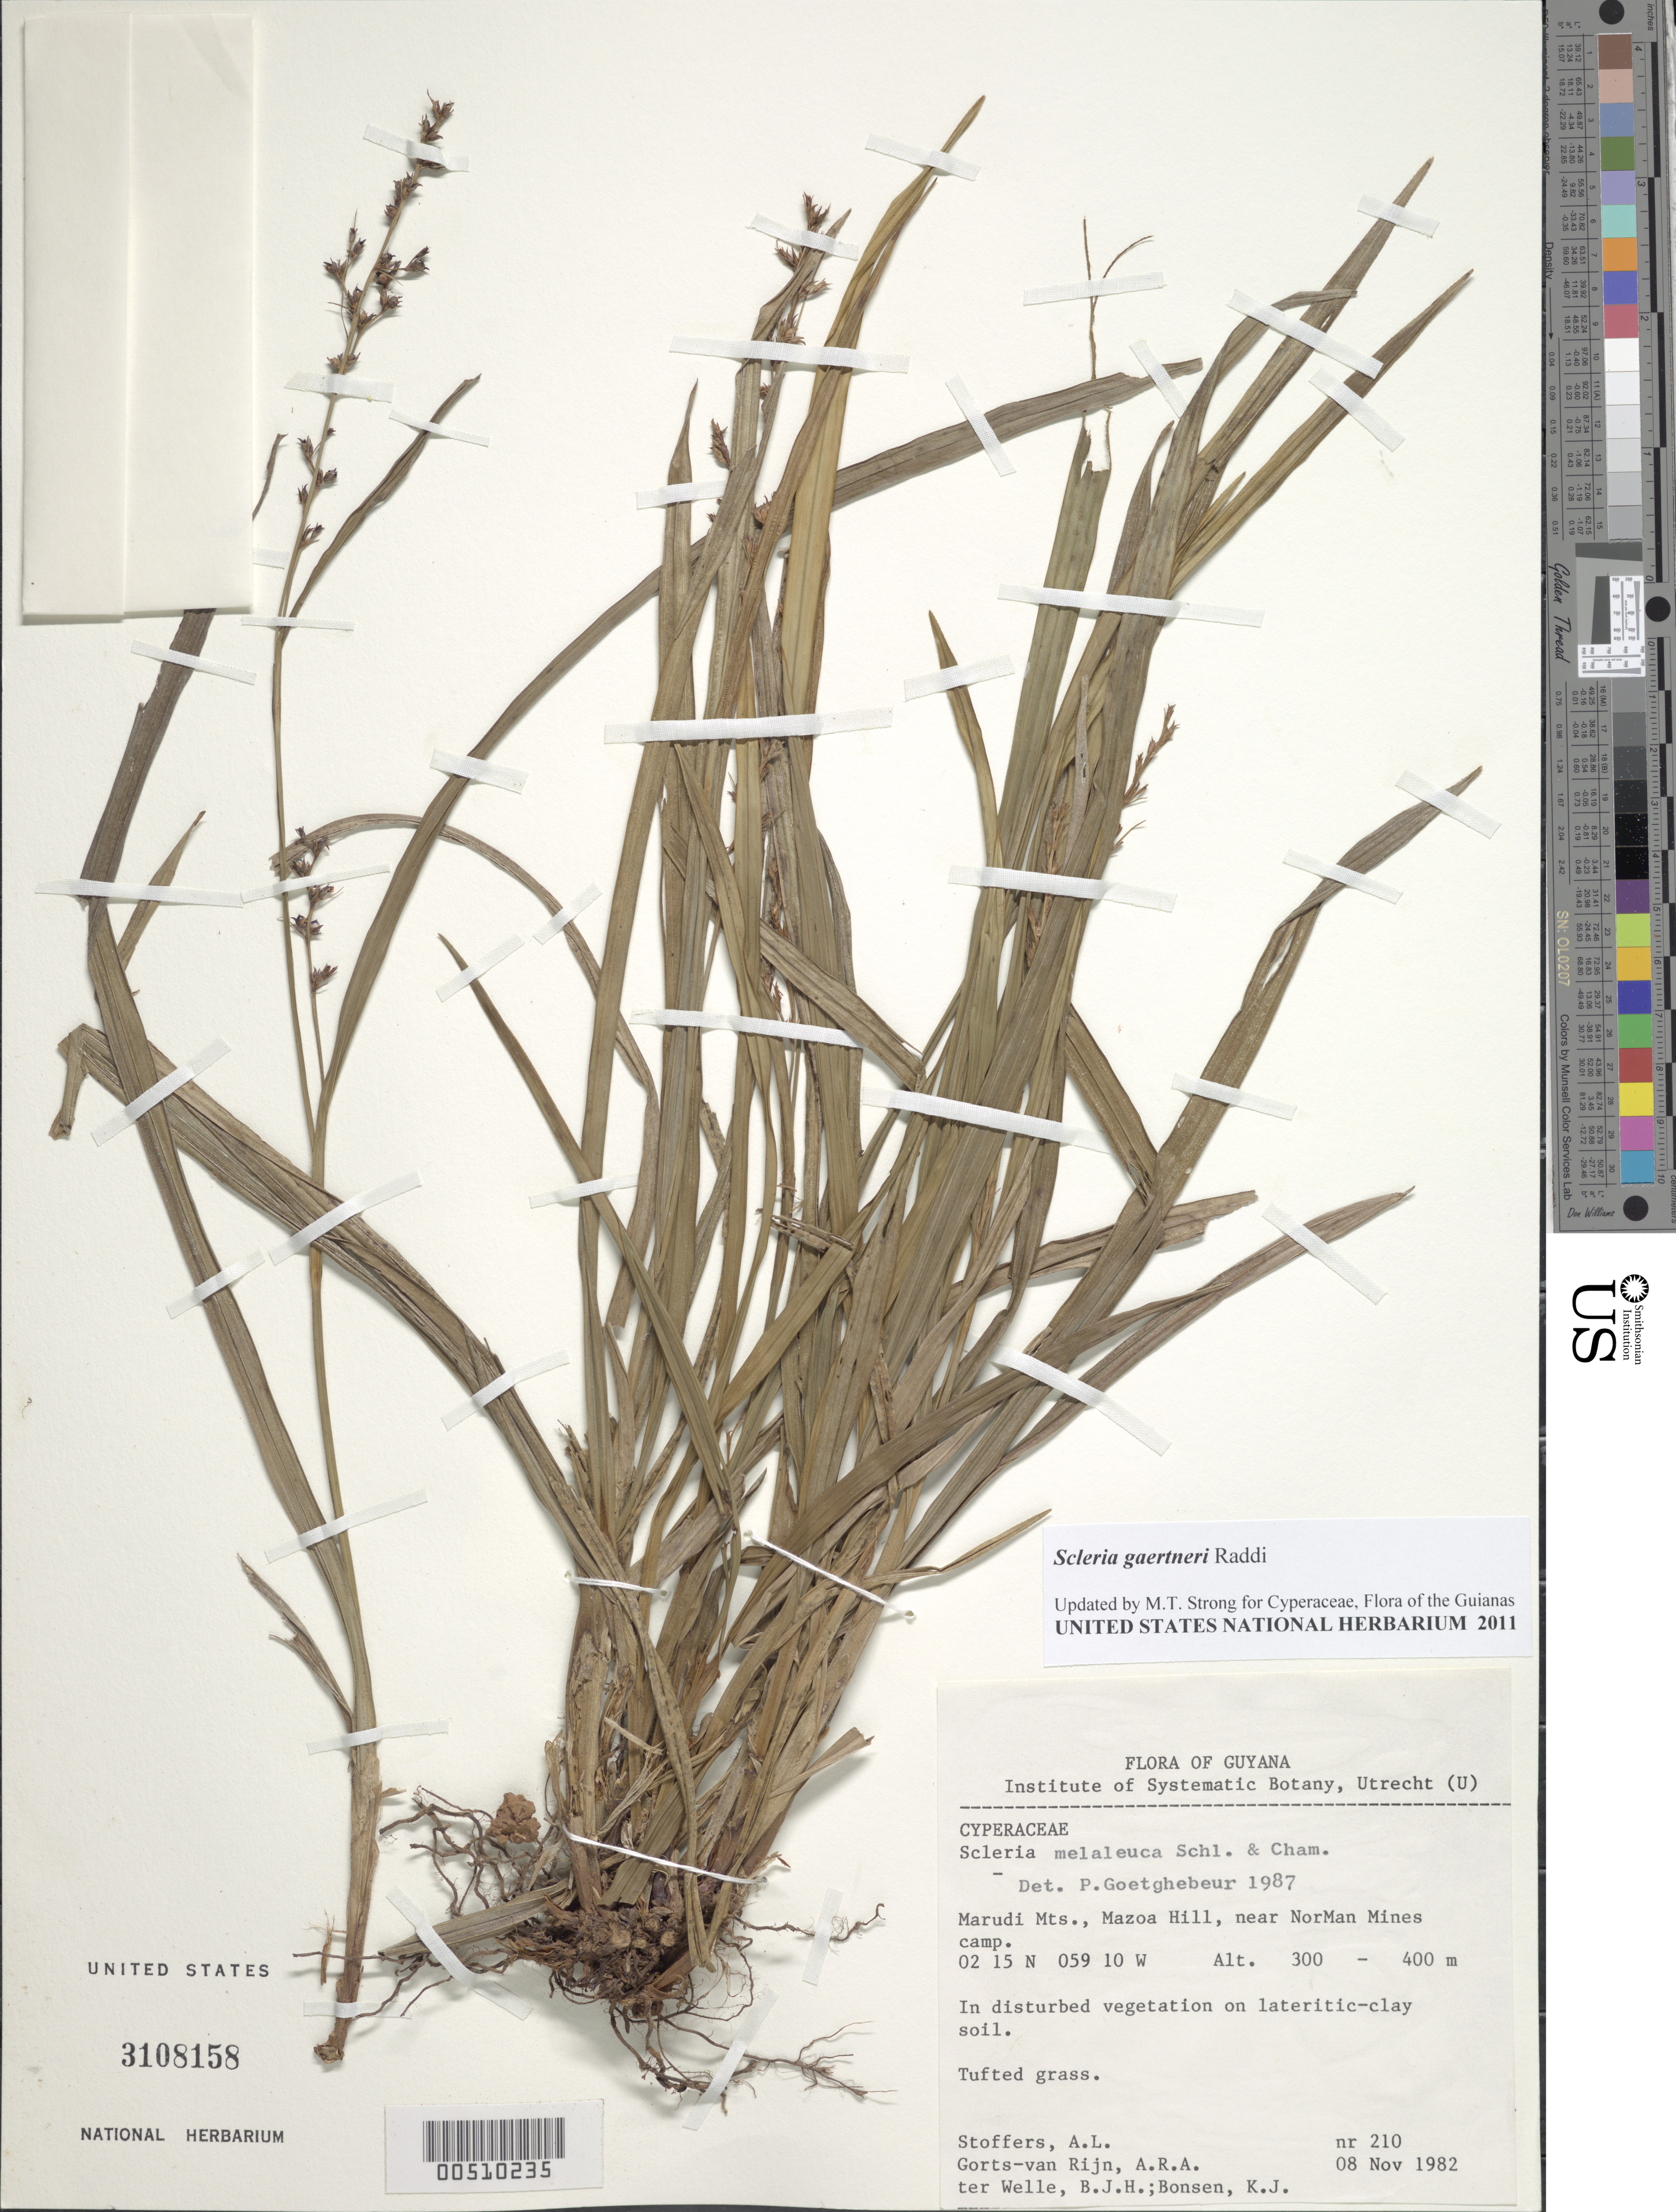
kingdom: Plantae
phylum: Tracheophyta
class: Liliopsida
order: Poales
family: Cyperaceae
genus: Scleria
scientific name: Scleria gaertneri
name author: Raddi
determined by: Strong, Mark T., (BOT), Smithsonian Institution - National Museum of Natural History (UNITED STATES)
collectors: A. Stoffers, A. .R. A. Görts-van Rijn & G. ter Welle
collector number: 210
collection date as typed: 08 Nov 1982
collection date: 1982-11-08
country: Guyana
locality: Marudi Mountains, Mazoa Hill, near NorMan Mines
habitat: In disturbed vegetation on lateritic-clay soil.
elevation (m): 300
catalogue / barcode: US 3108158